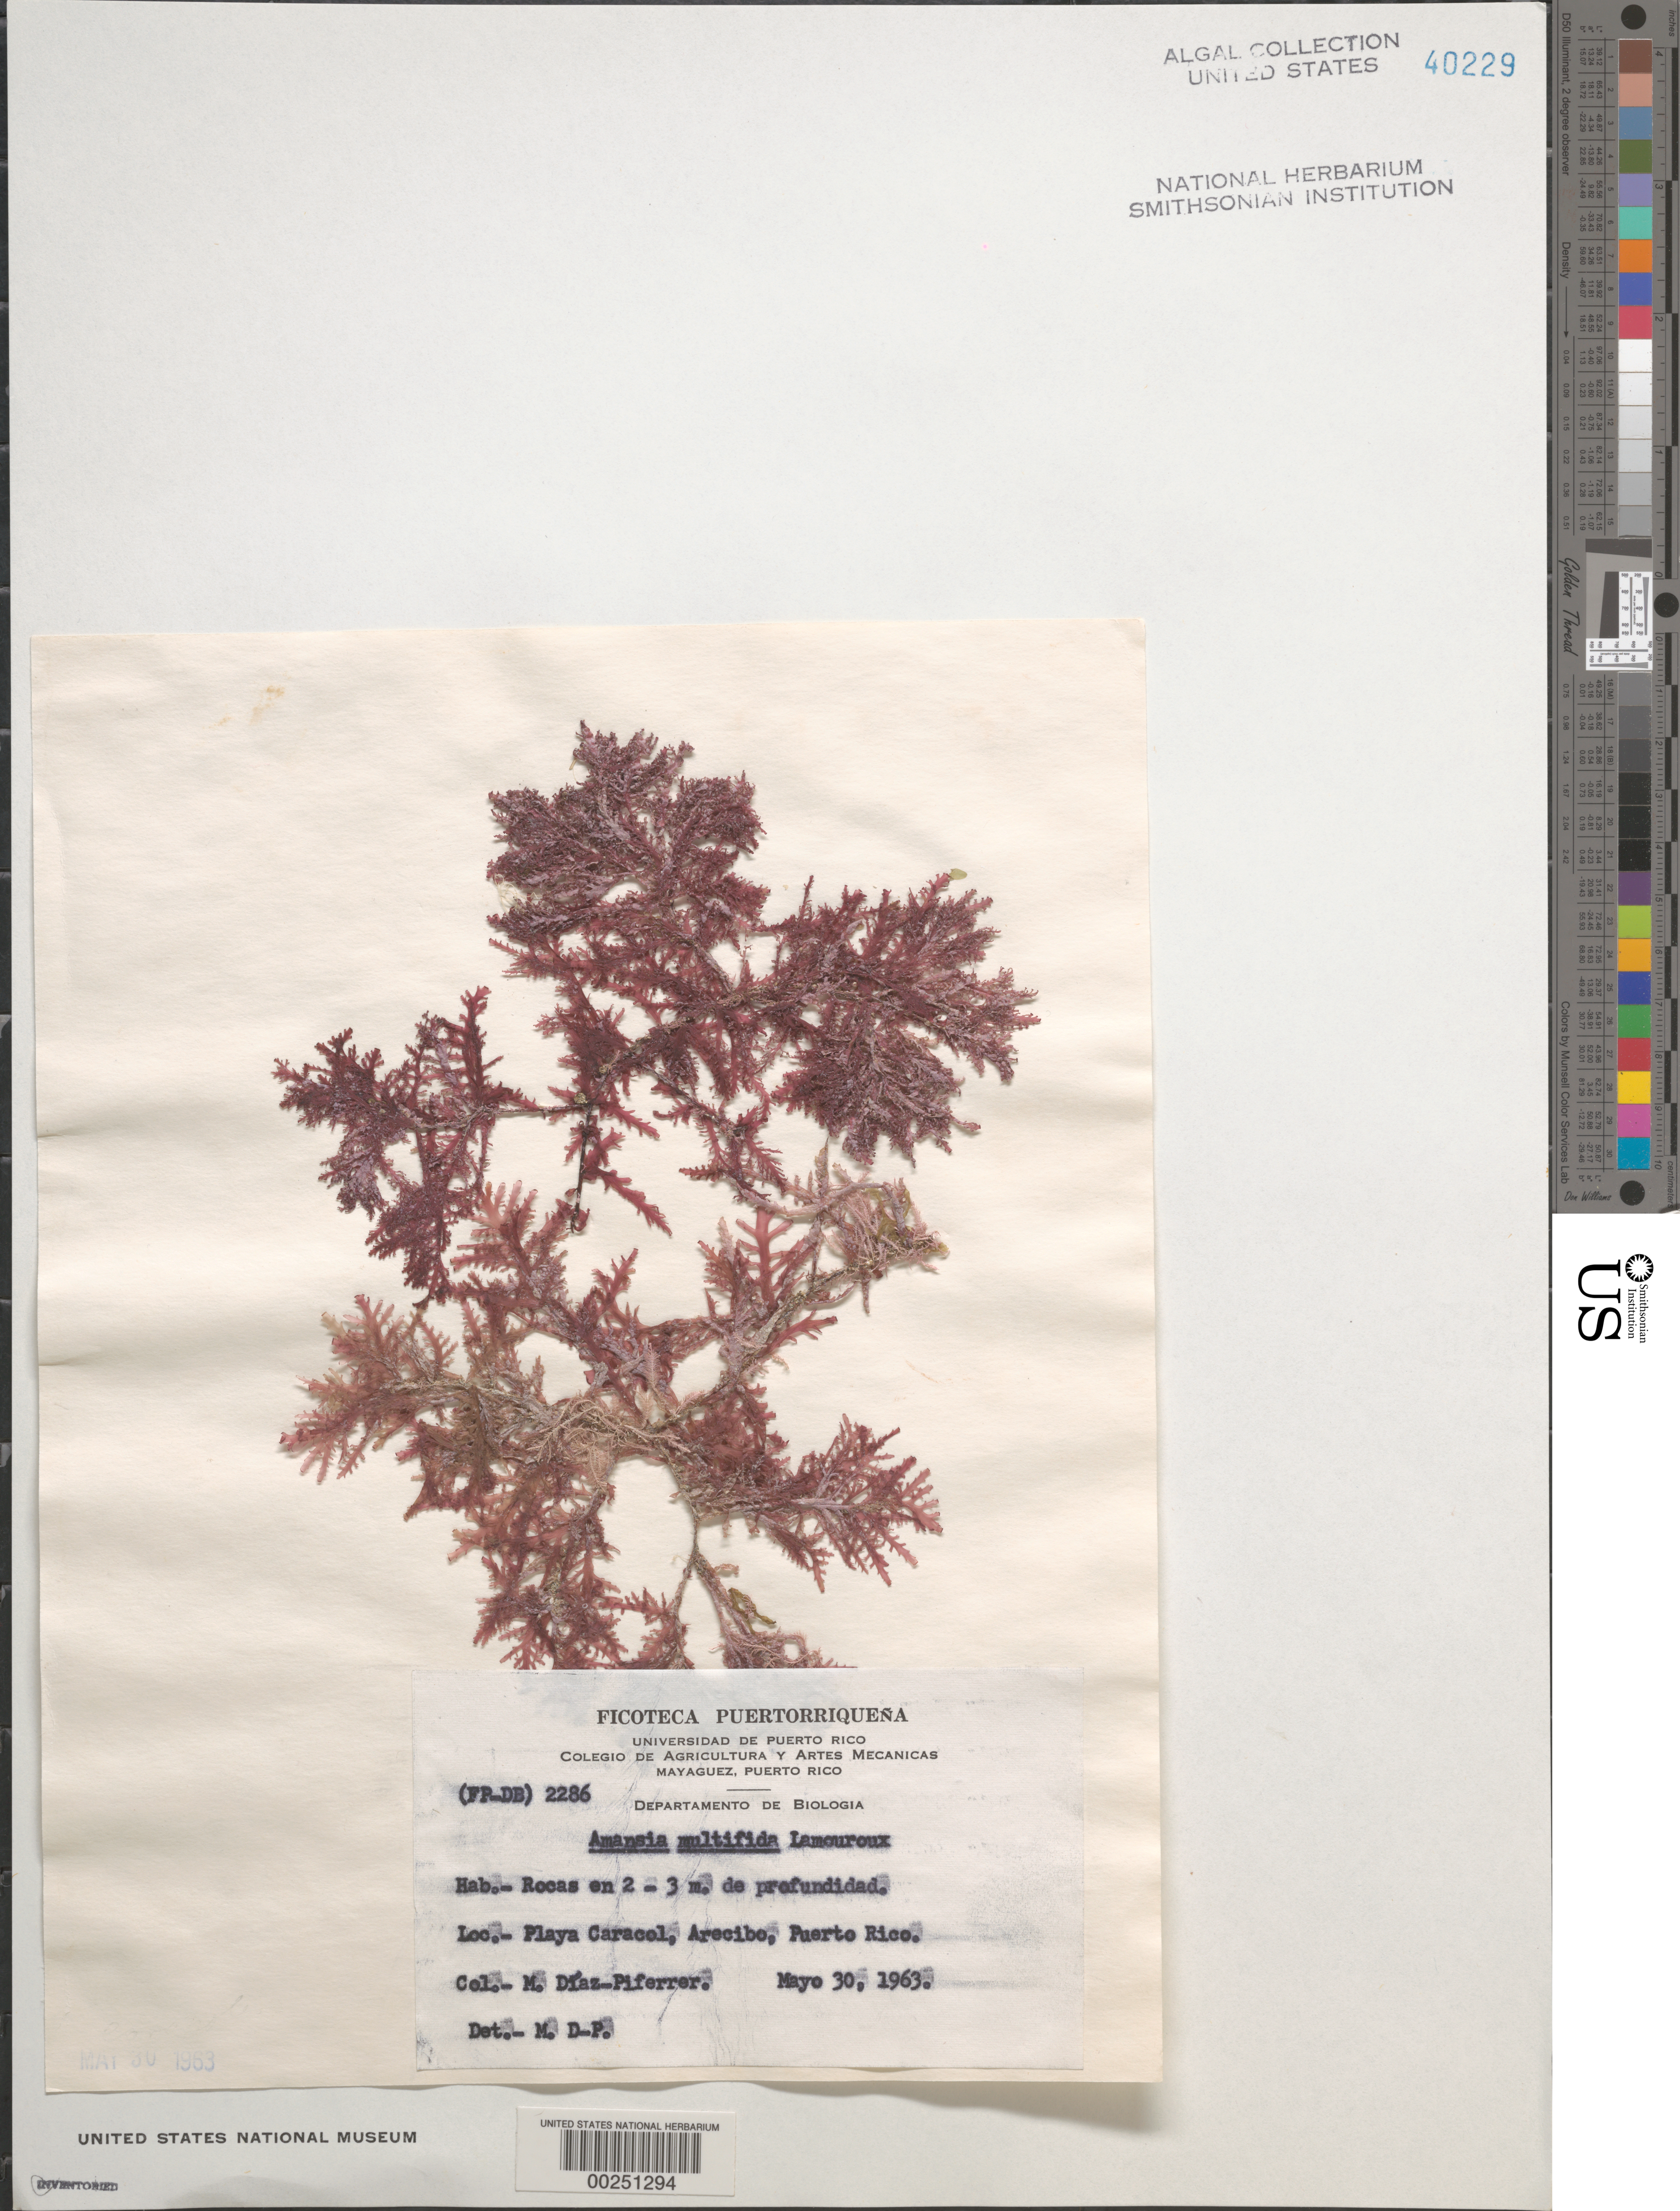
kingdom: Plantae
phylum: Rhodophyta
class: Florideophyceae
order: Ceramiales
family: Rhodomelaceae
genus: Amansia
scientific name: Amansia multifida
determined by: Diaz-Piferrer, M.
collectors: M. Diaz-Piferrer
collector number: (fp-db) 2286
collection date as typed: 30 May 1963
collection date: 1963-05-30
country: Puerto Rico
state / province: Arecibo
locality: Playa Caracol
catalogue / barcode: US 40229